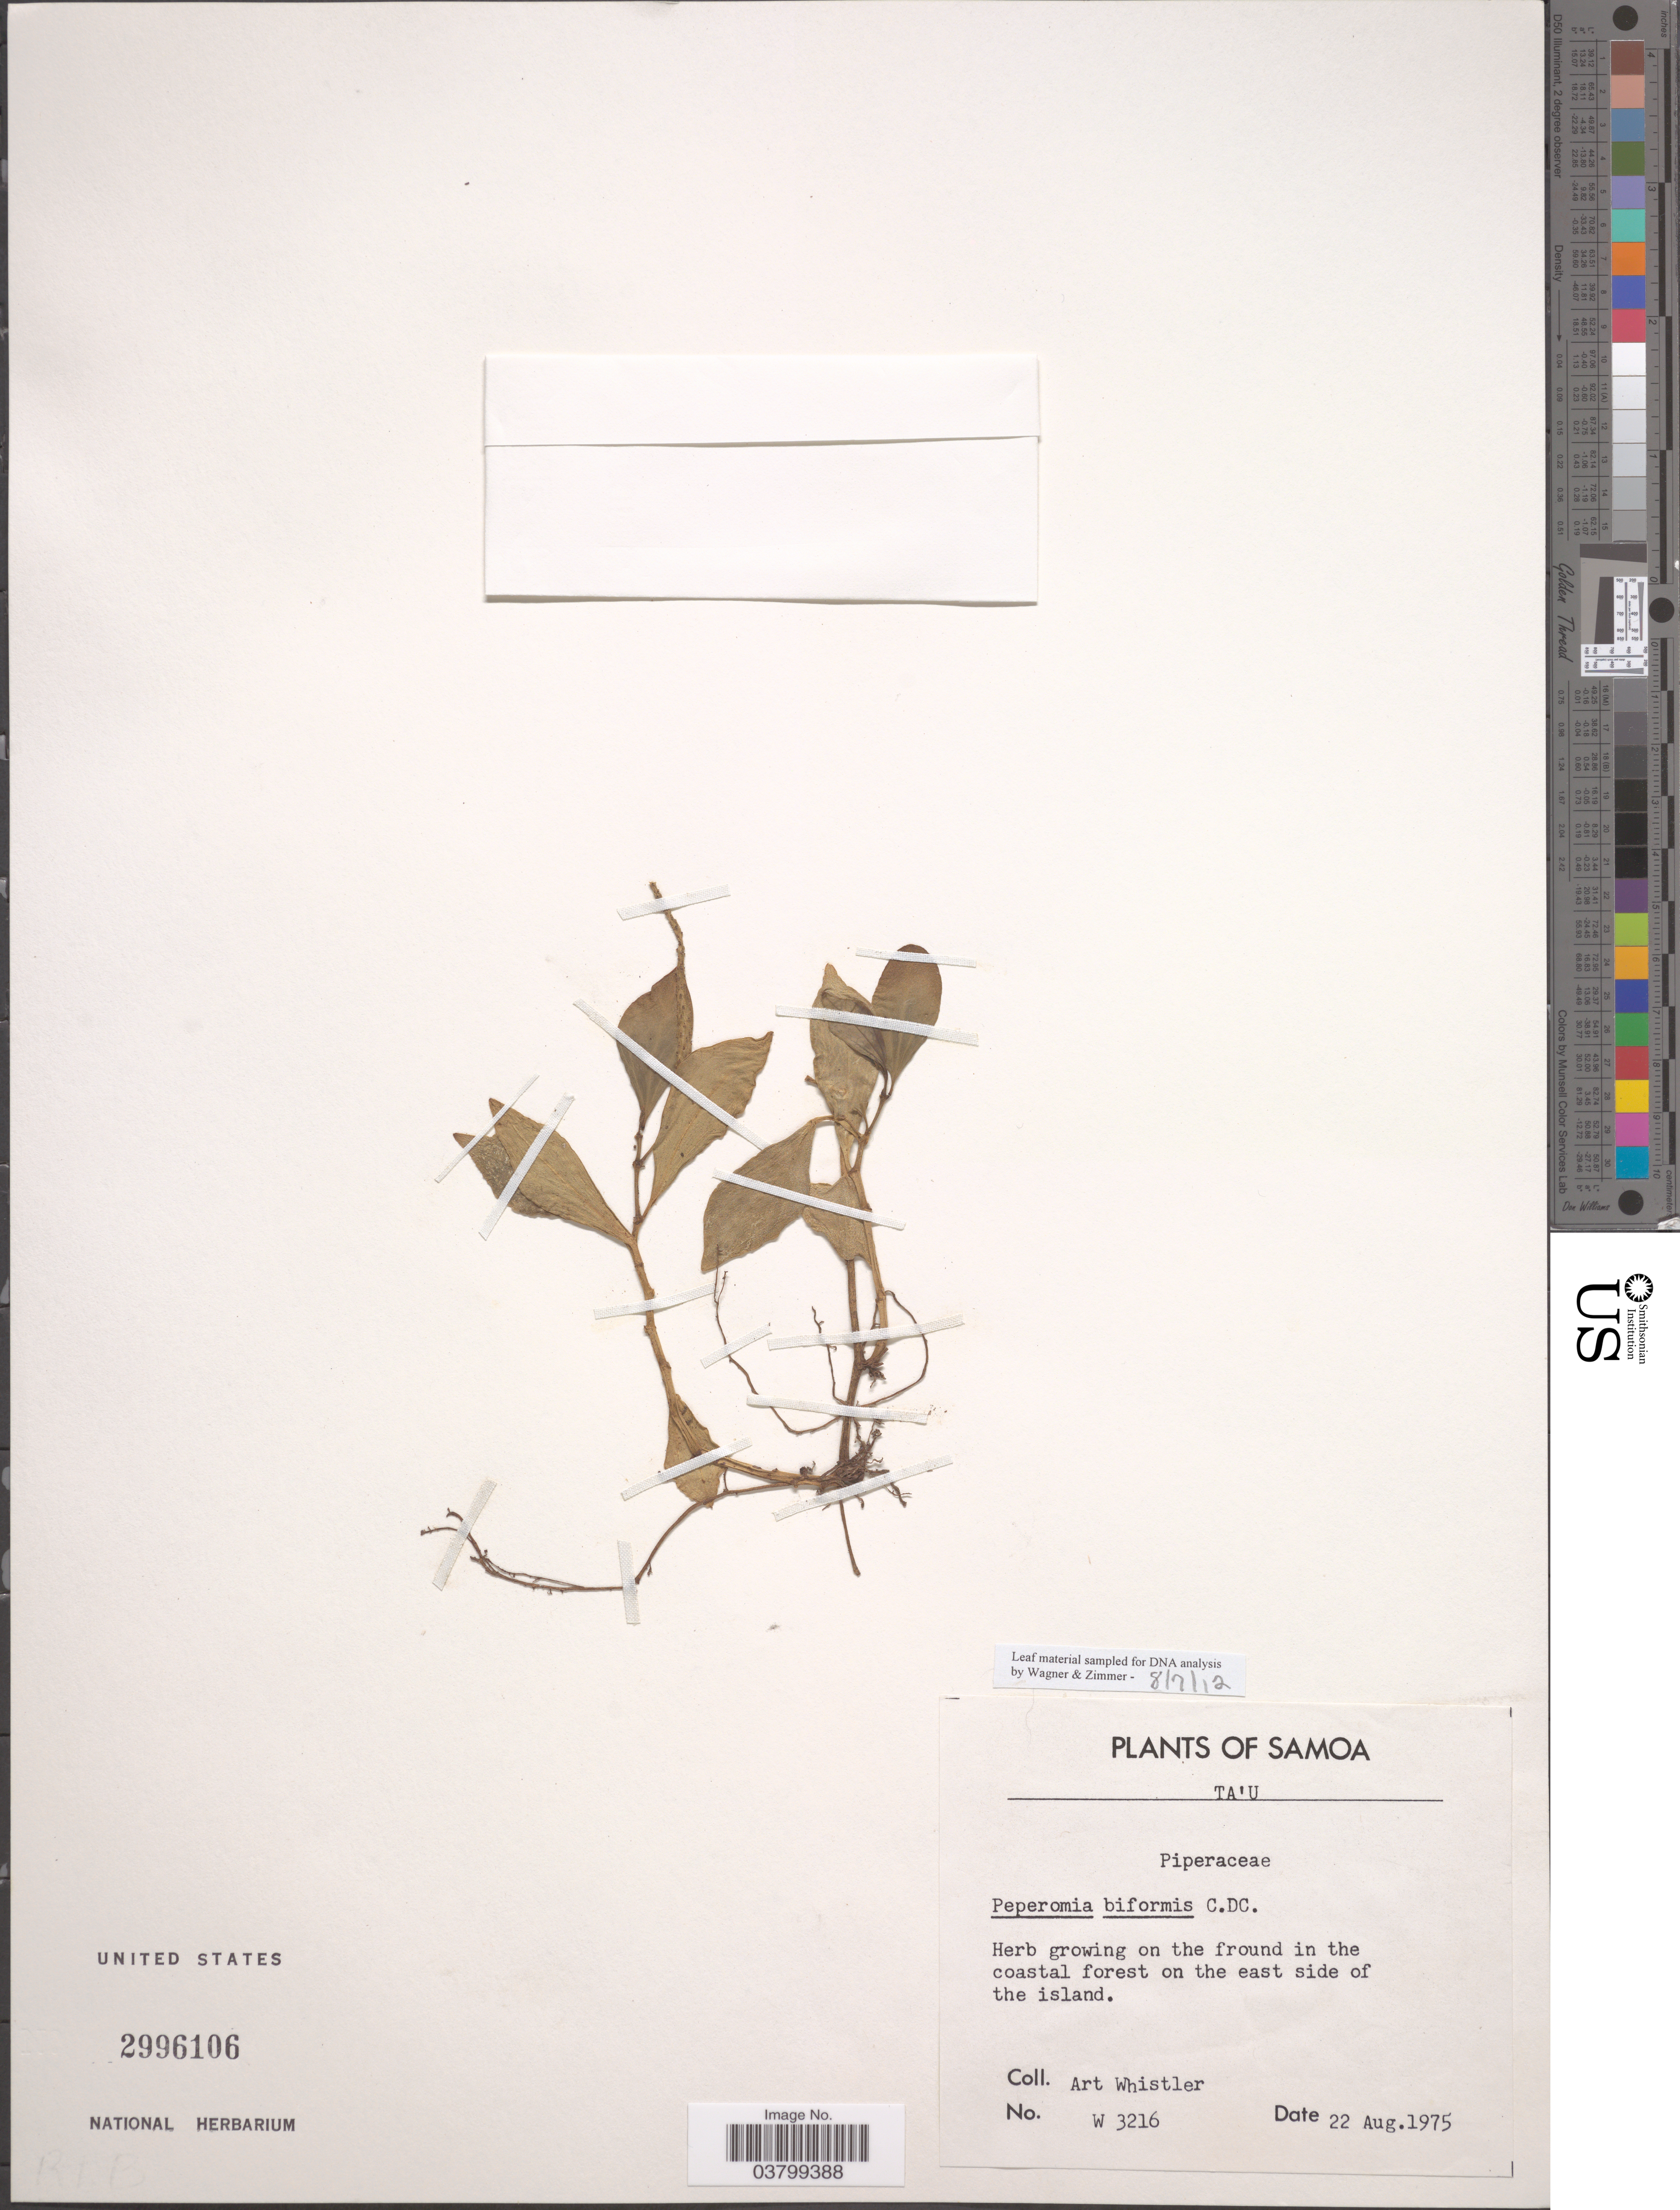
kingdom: Plantae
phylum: Tracheophyta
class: Magnoliopsida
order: Piperales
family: Piperaceae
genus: Peperomia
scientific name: Peperomia biformis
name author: C. DC.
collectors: A. Whistler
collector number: W3216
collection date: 1975-08-22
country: American Samoa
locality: Samoa. Ta'u. On the fround in the coastal forest on the east side of the island.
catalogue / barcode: US 2996106